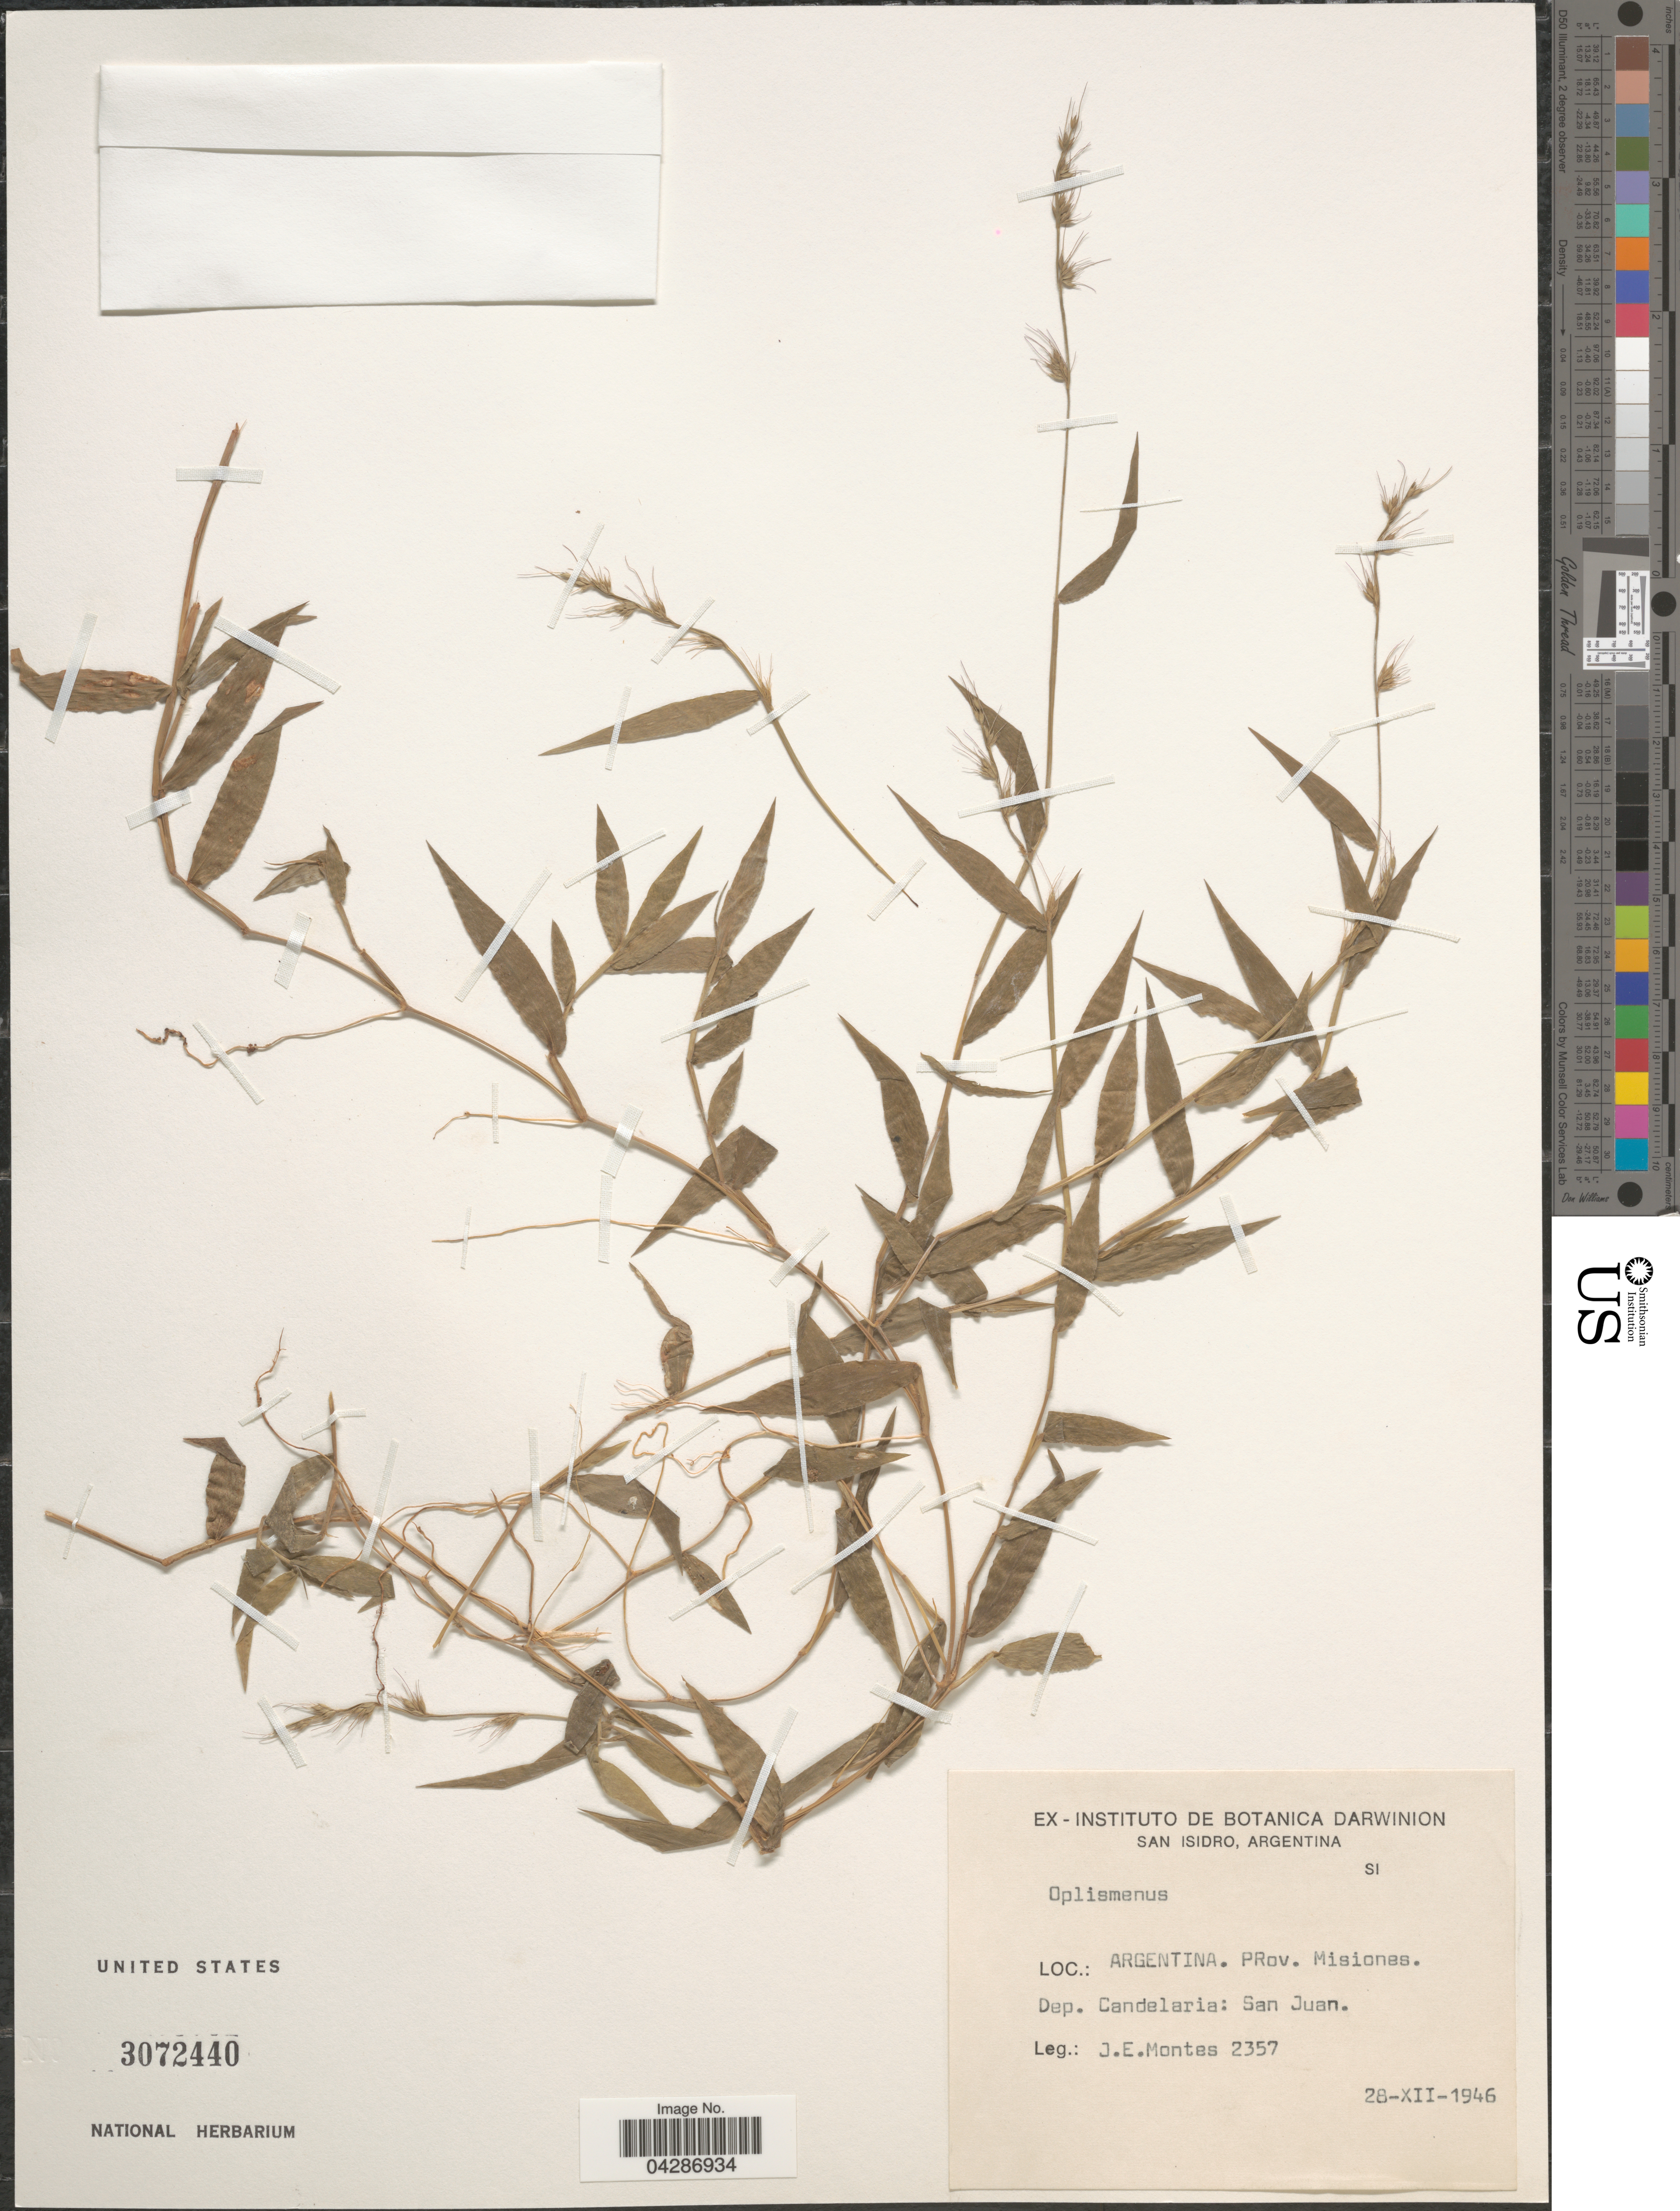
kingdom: Plantae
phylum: Tracheophyta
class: Liliopsida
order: Poales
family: Poaceae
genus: Oplismenus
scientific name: Oplismenus sp.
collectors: J. E. Montes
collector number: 2357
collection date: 1946-12-28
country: Argentina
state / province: Misiones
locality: Dep. Candelaria: San Juan.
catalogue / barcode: US 3072440